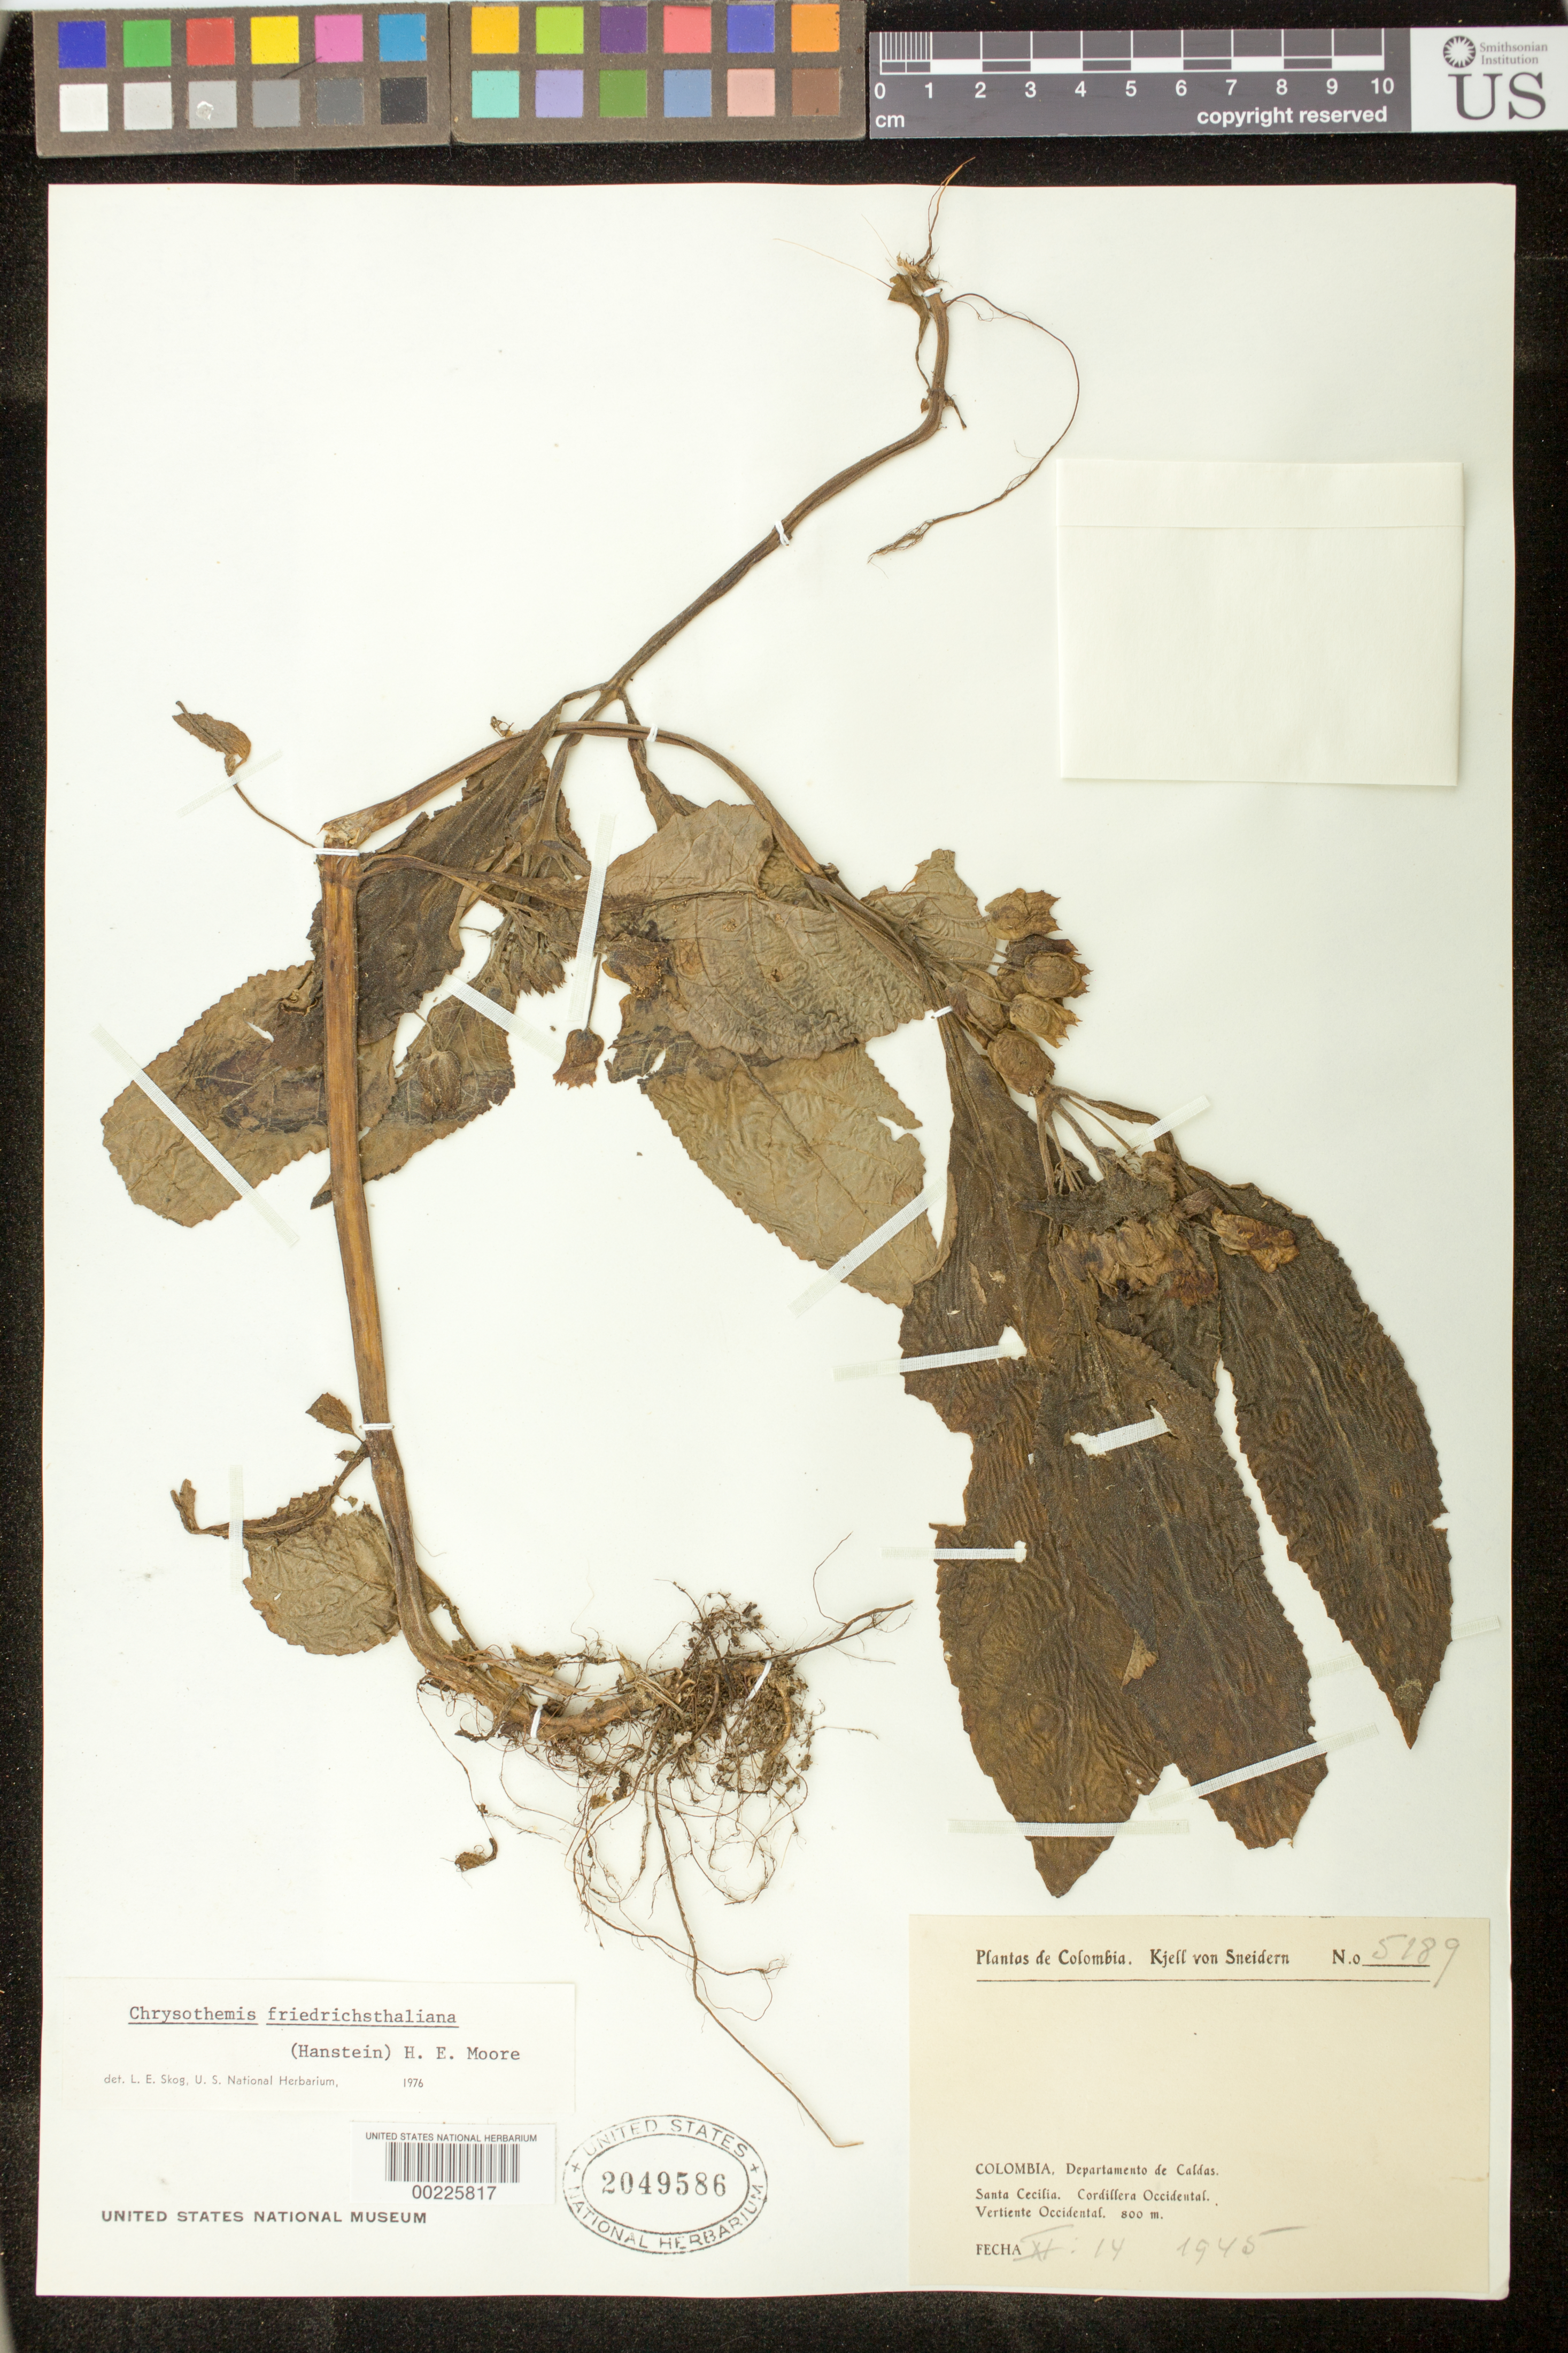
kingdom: Plantae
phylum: Tracheophyta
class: Magnoliopsida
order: Lamiales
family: Gesneriaceae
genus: Chrysothemis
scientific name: Chrysothemis friedrichsthaliana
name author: (Hanst.) H.E. Moore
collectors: K. von Sneidern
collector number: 5189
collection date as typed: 14 Nov 1945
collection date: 1945-11-14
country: Colombia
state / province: Caldas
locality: Santa Cecilia, Cordillera Occidental, western slope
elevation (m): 800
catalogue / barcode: US 2049586